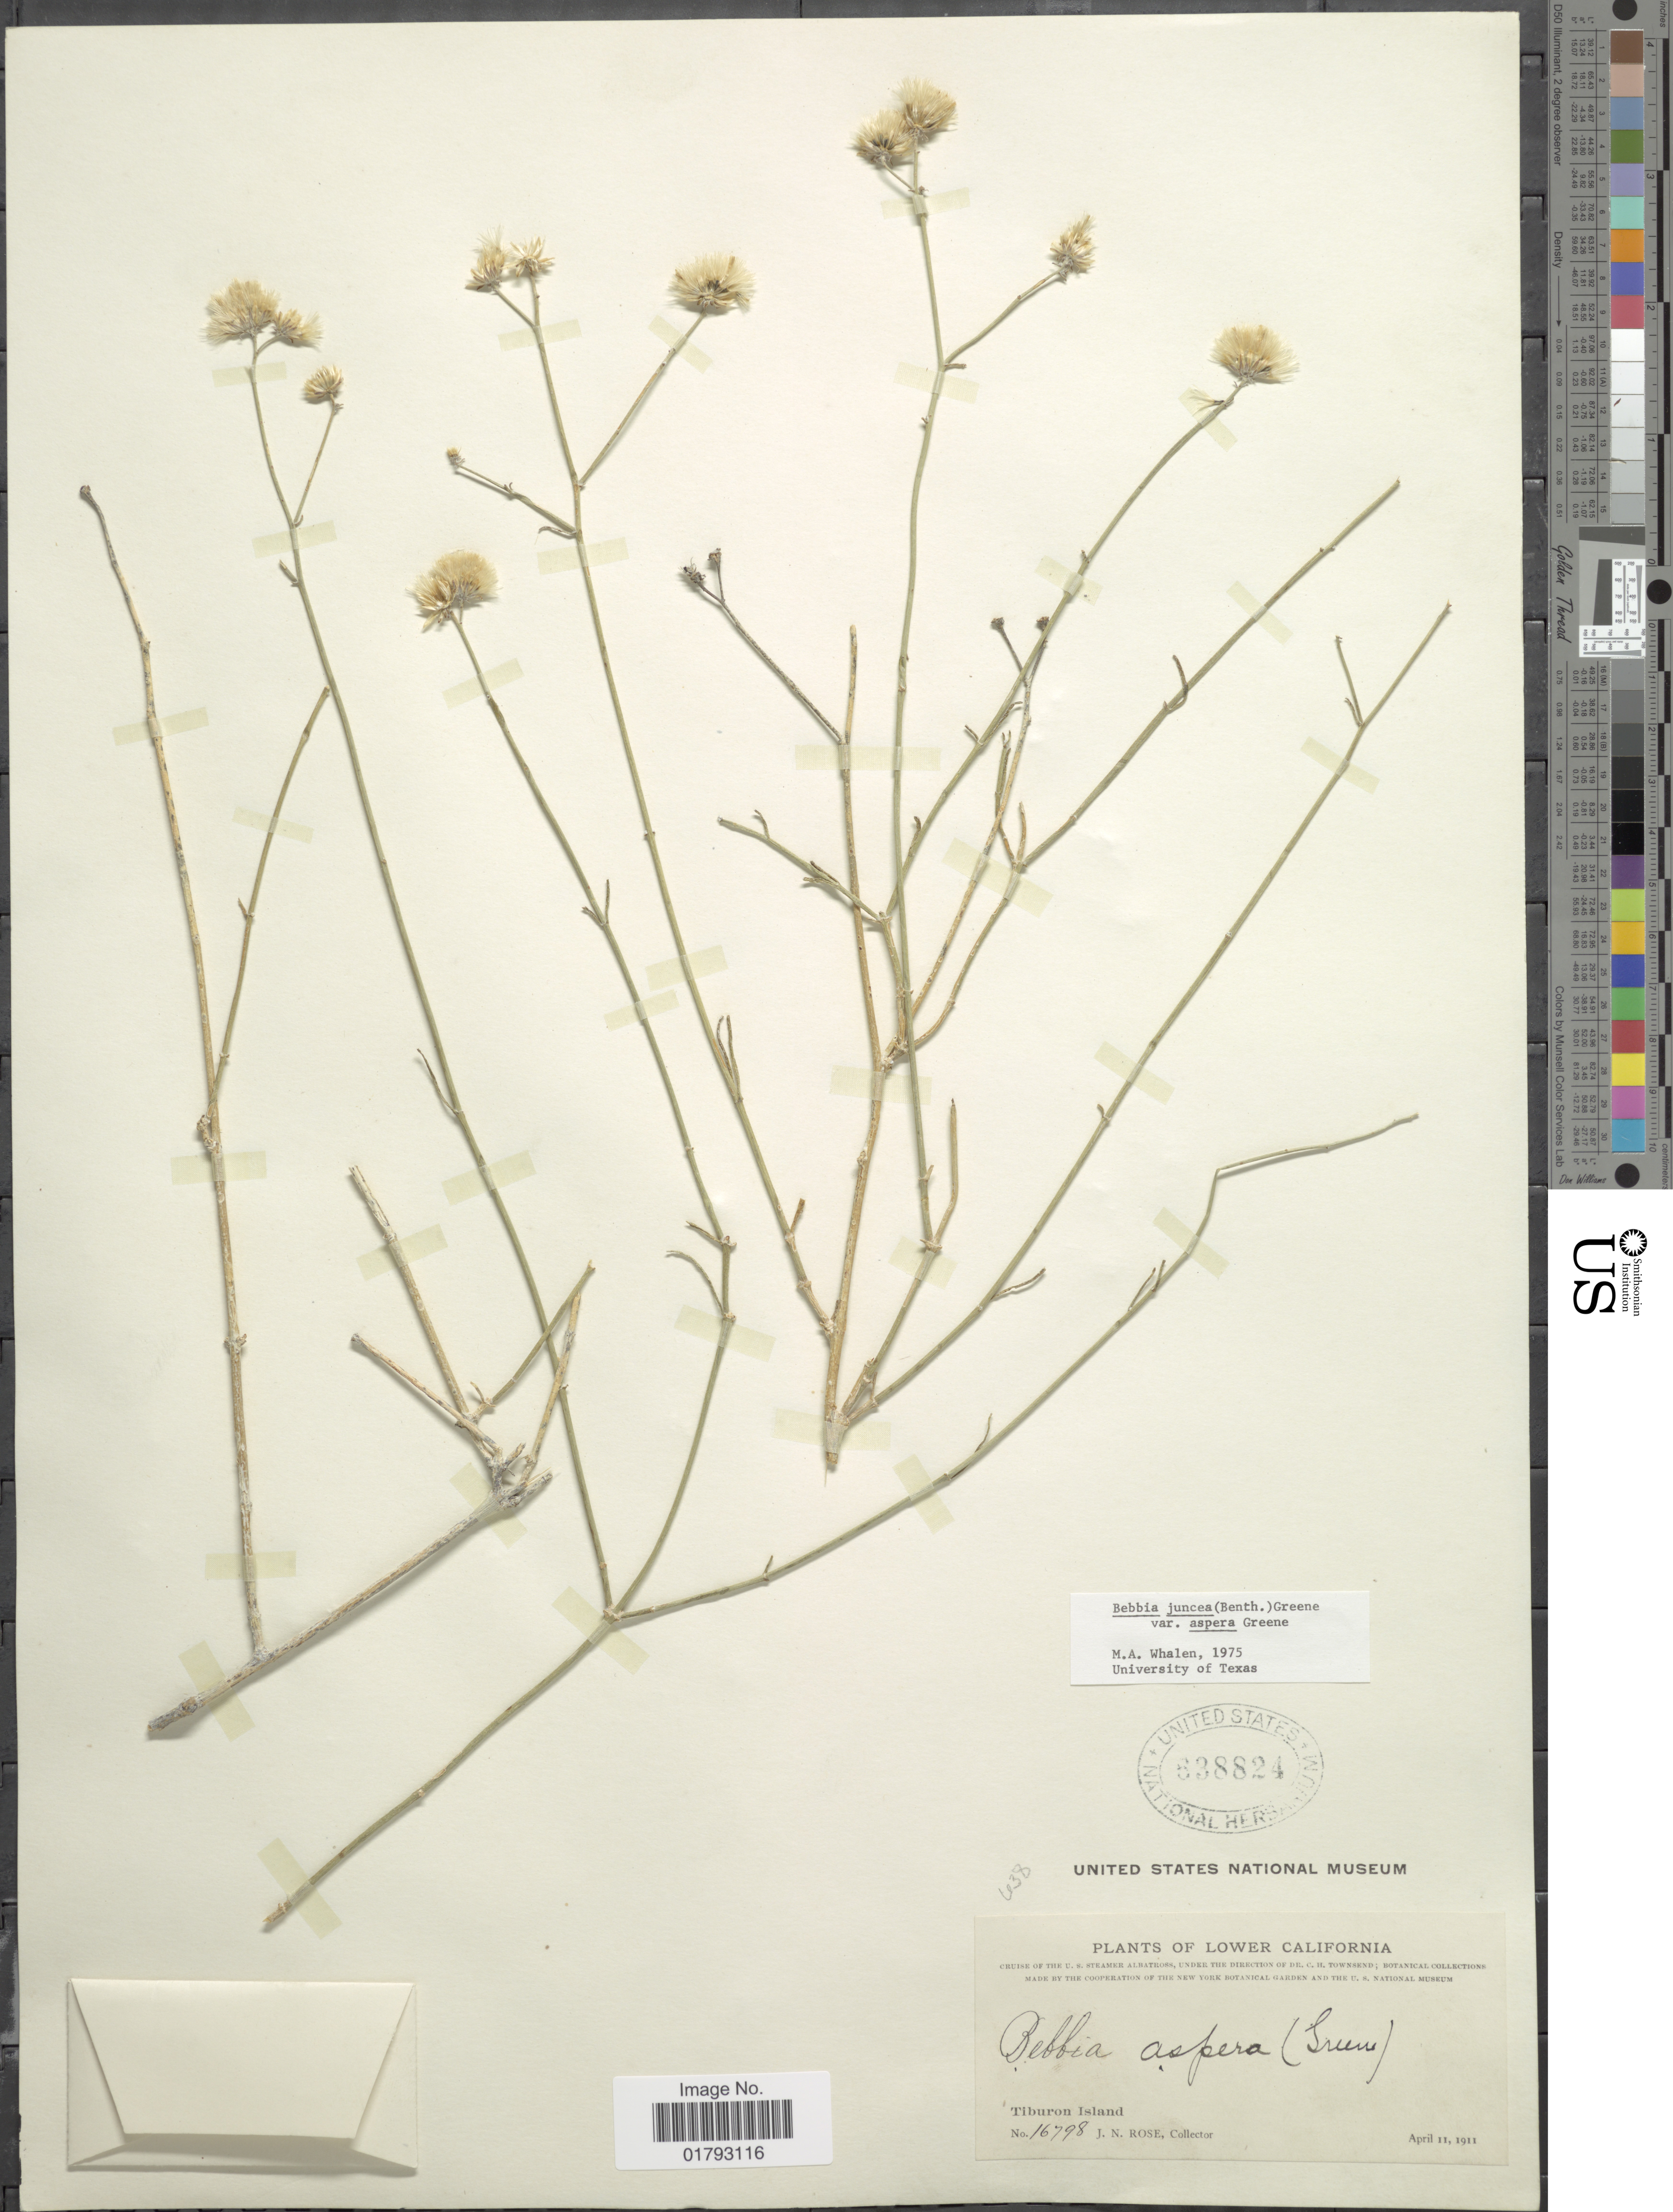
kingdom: Plantae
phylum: Tracheophyta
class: Magnoliopsida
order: Asterales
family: Asteraceae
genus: Bebbia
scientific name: Bebbia juncea var. aspera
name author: Greene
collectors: J. N. Rose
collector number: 16798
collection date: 1911-04-11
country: Mexico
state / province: Baja California Sur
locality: Lower California. Tiburon Island.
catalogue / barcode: US 638824